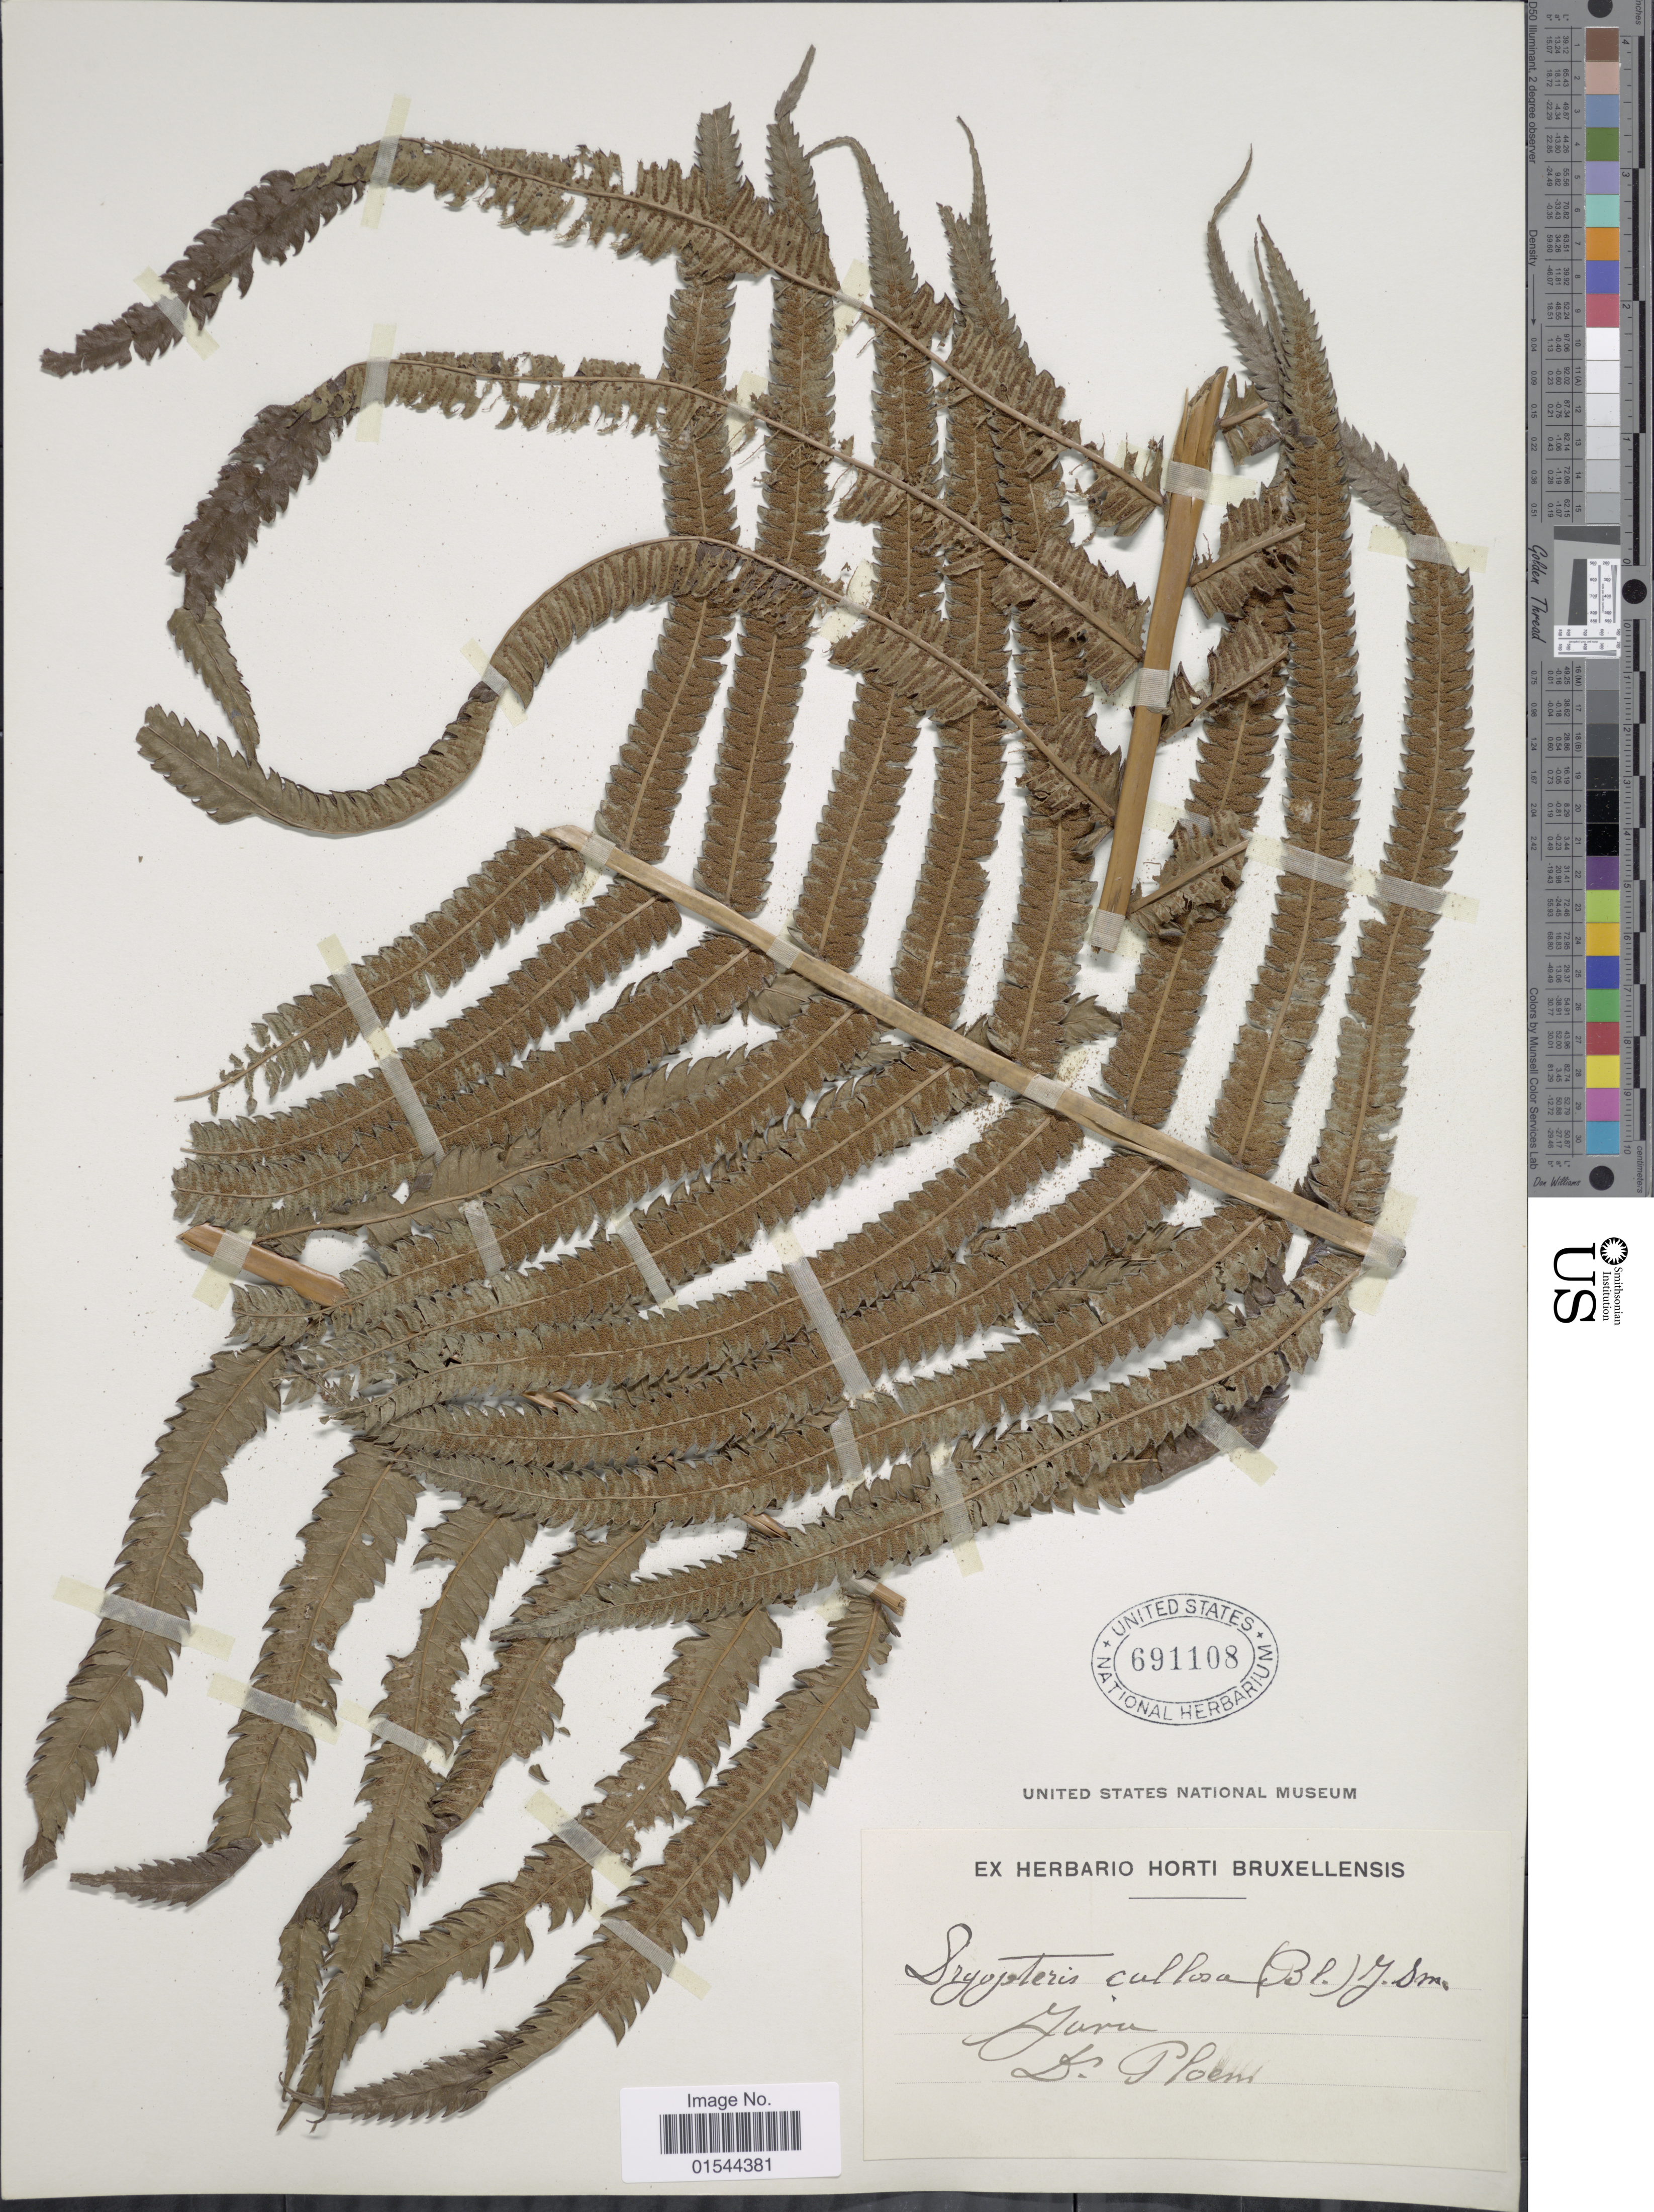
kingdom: Plantae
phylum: Tracheophyta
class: Polypodiopsida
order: Polypodiales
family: Thelypteridaceae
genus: Pneumatopteris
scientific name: Pneumatopteris callosa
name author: (Blume) Nakai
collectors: -. Ploem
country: Indonesia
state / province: Java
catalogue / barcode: US 691108